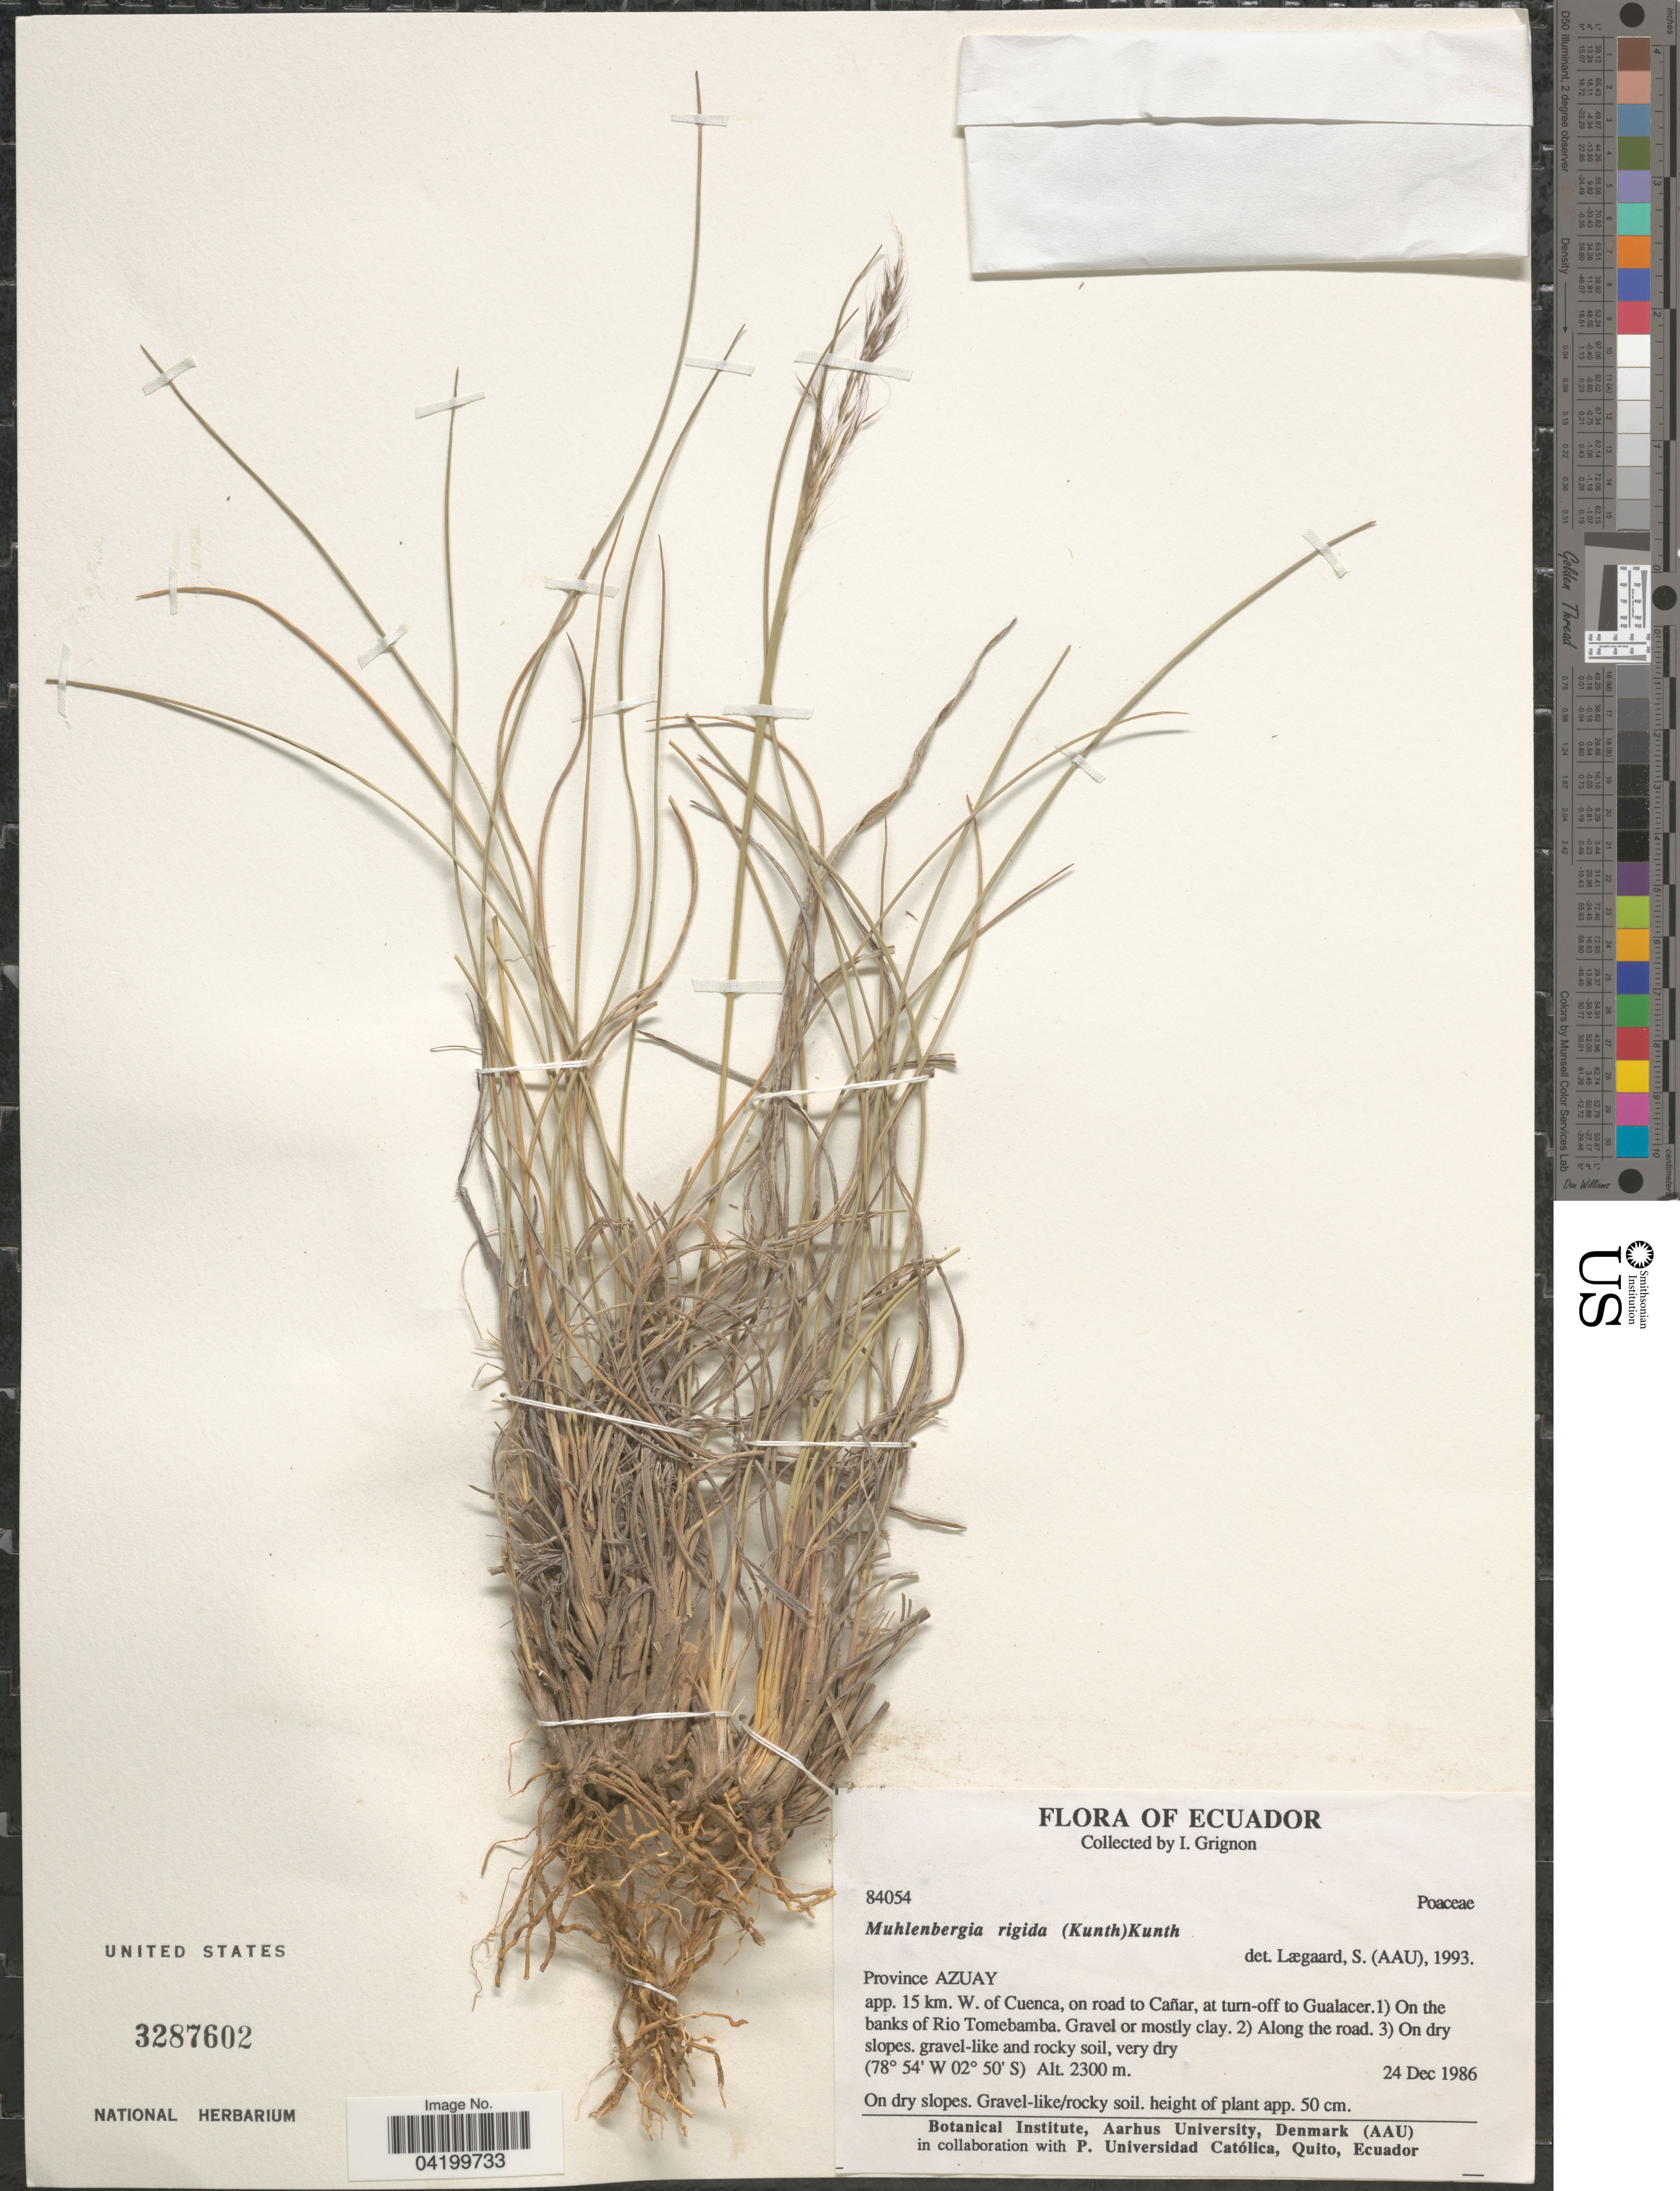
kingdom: Plantae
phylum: Tracheophyta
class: Liliopsida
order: Poales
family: Poaceae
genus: Muhlenbergia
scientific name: Muhlenbergia rigida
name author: (Kunth) Kunth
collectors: I. Grignon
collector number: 84054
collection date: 1986-12-24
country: Ecuador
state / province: Azuay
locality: App. 15 km. W. of Cuenca, on road to Cañar, at turn-off to Gualacer.1). On the banks of Rio Tomebamba.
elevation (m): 2300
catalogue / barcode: US 3287602